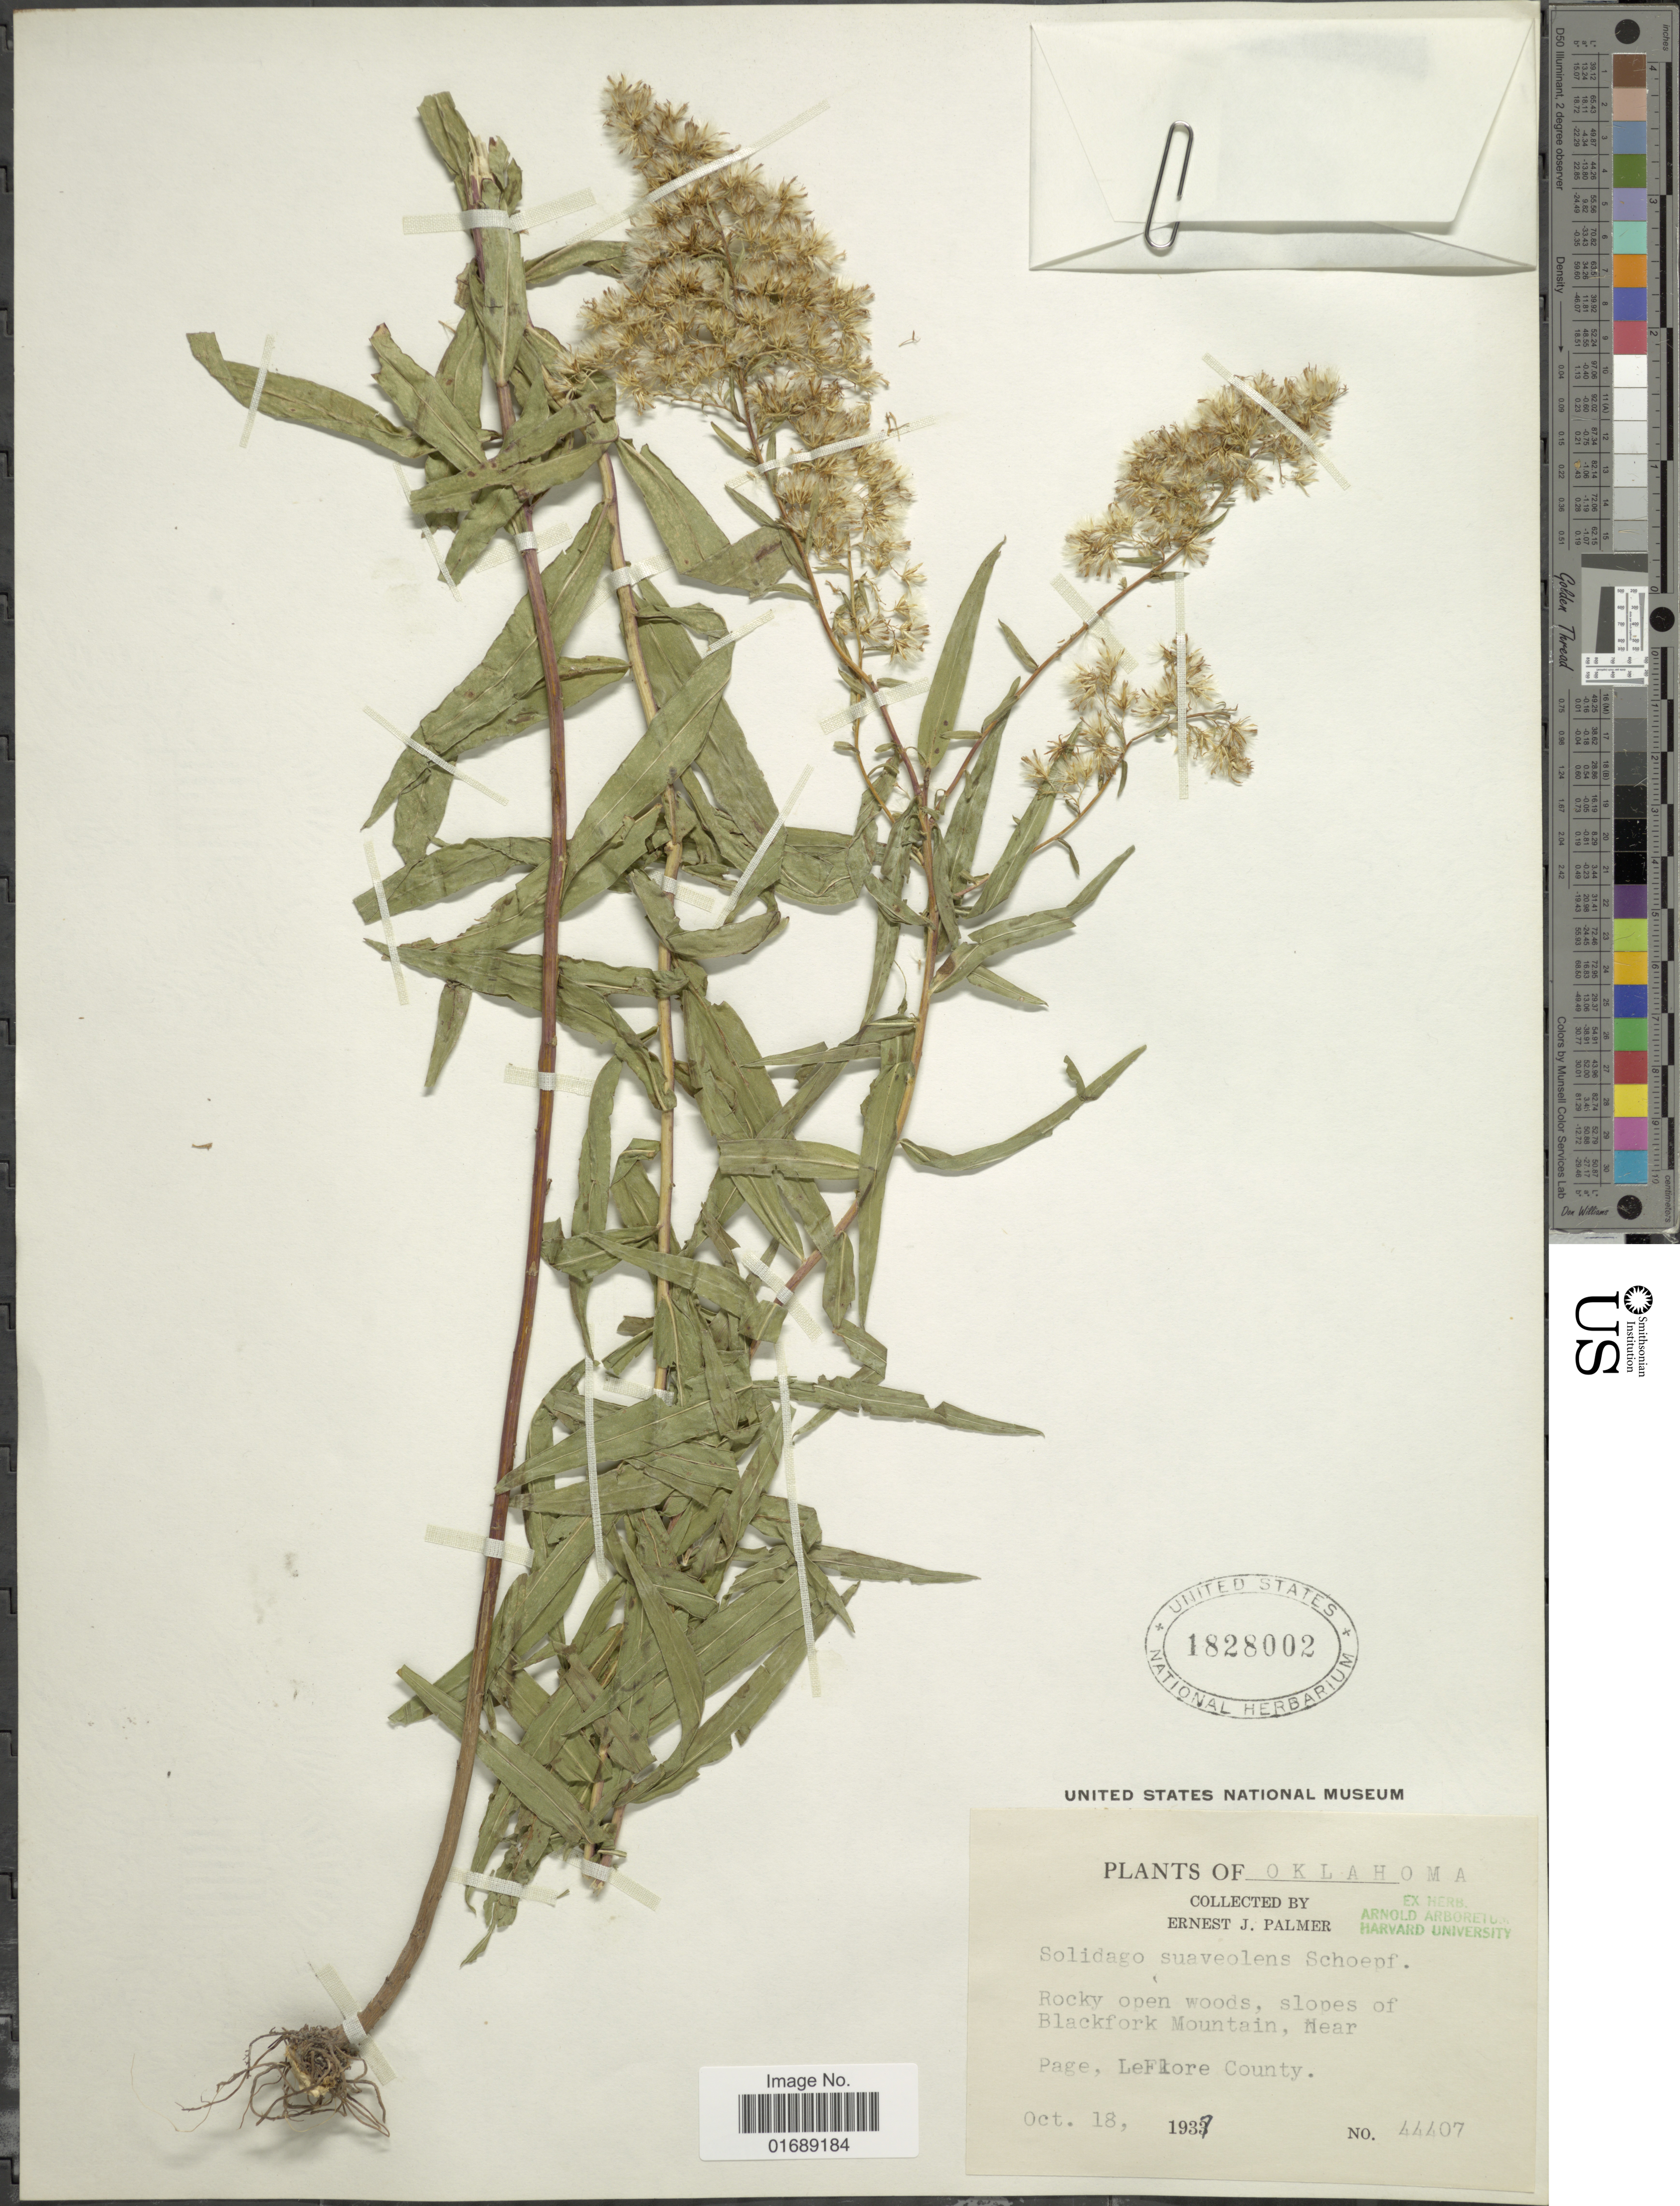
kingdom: Plantae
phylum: Tracheophyta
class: Magnoliopsida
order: Asterales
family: Asteraceae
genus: Solidago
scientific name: Solidago odora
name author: Aiton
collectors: E. J. Palmer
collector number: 44407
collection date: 1937-10-18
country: United States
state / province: Oklahoma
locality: Rocky open woods, slopes of Blackford Mountain, near Page, LeFlore County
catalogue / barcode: US 1828002